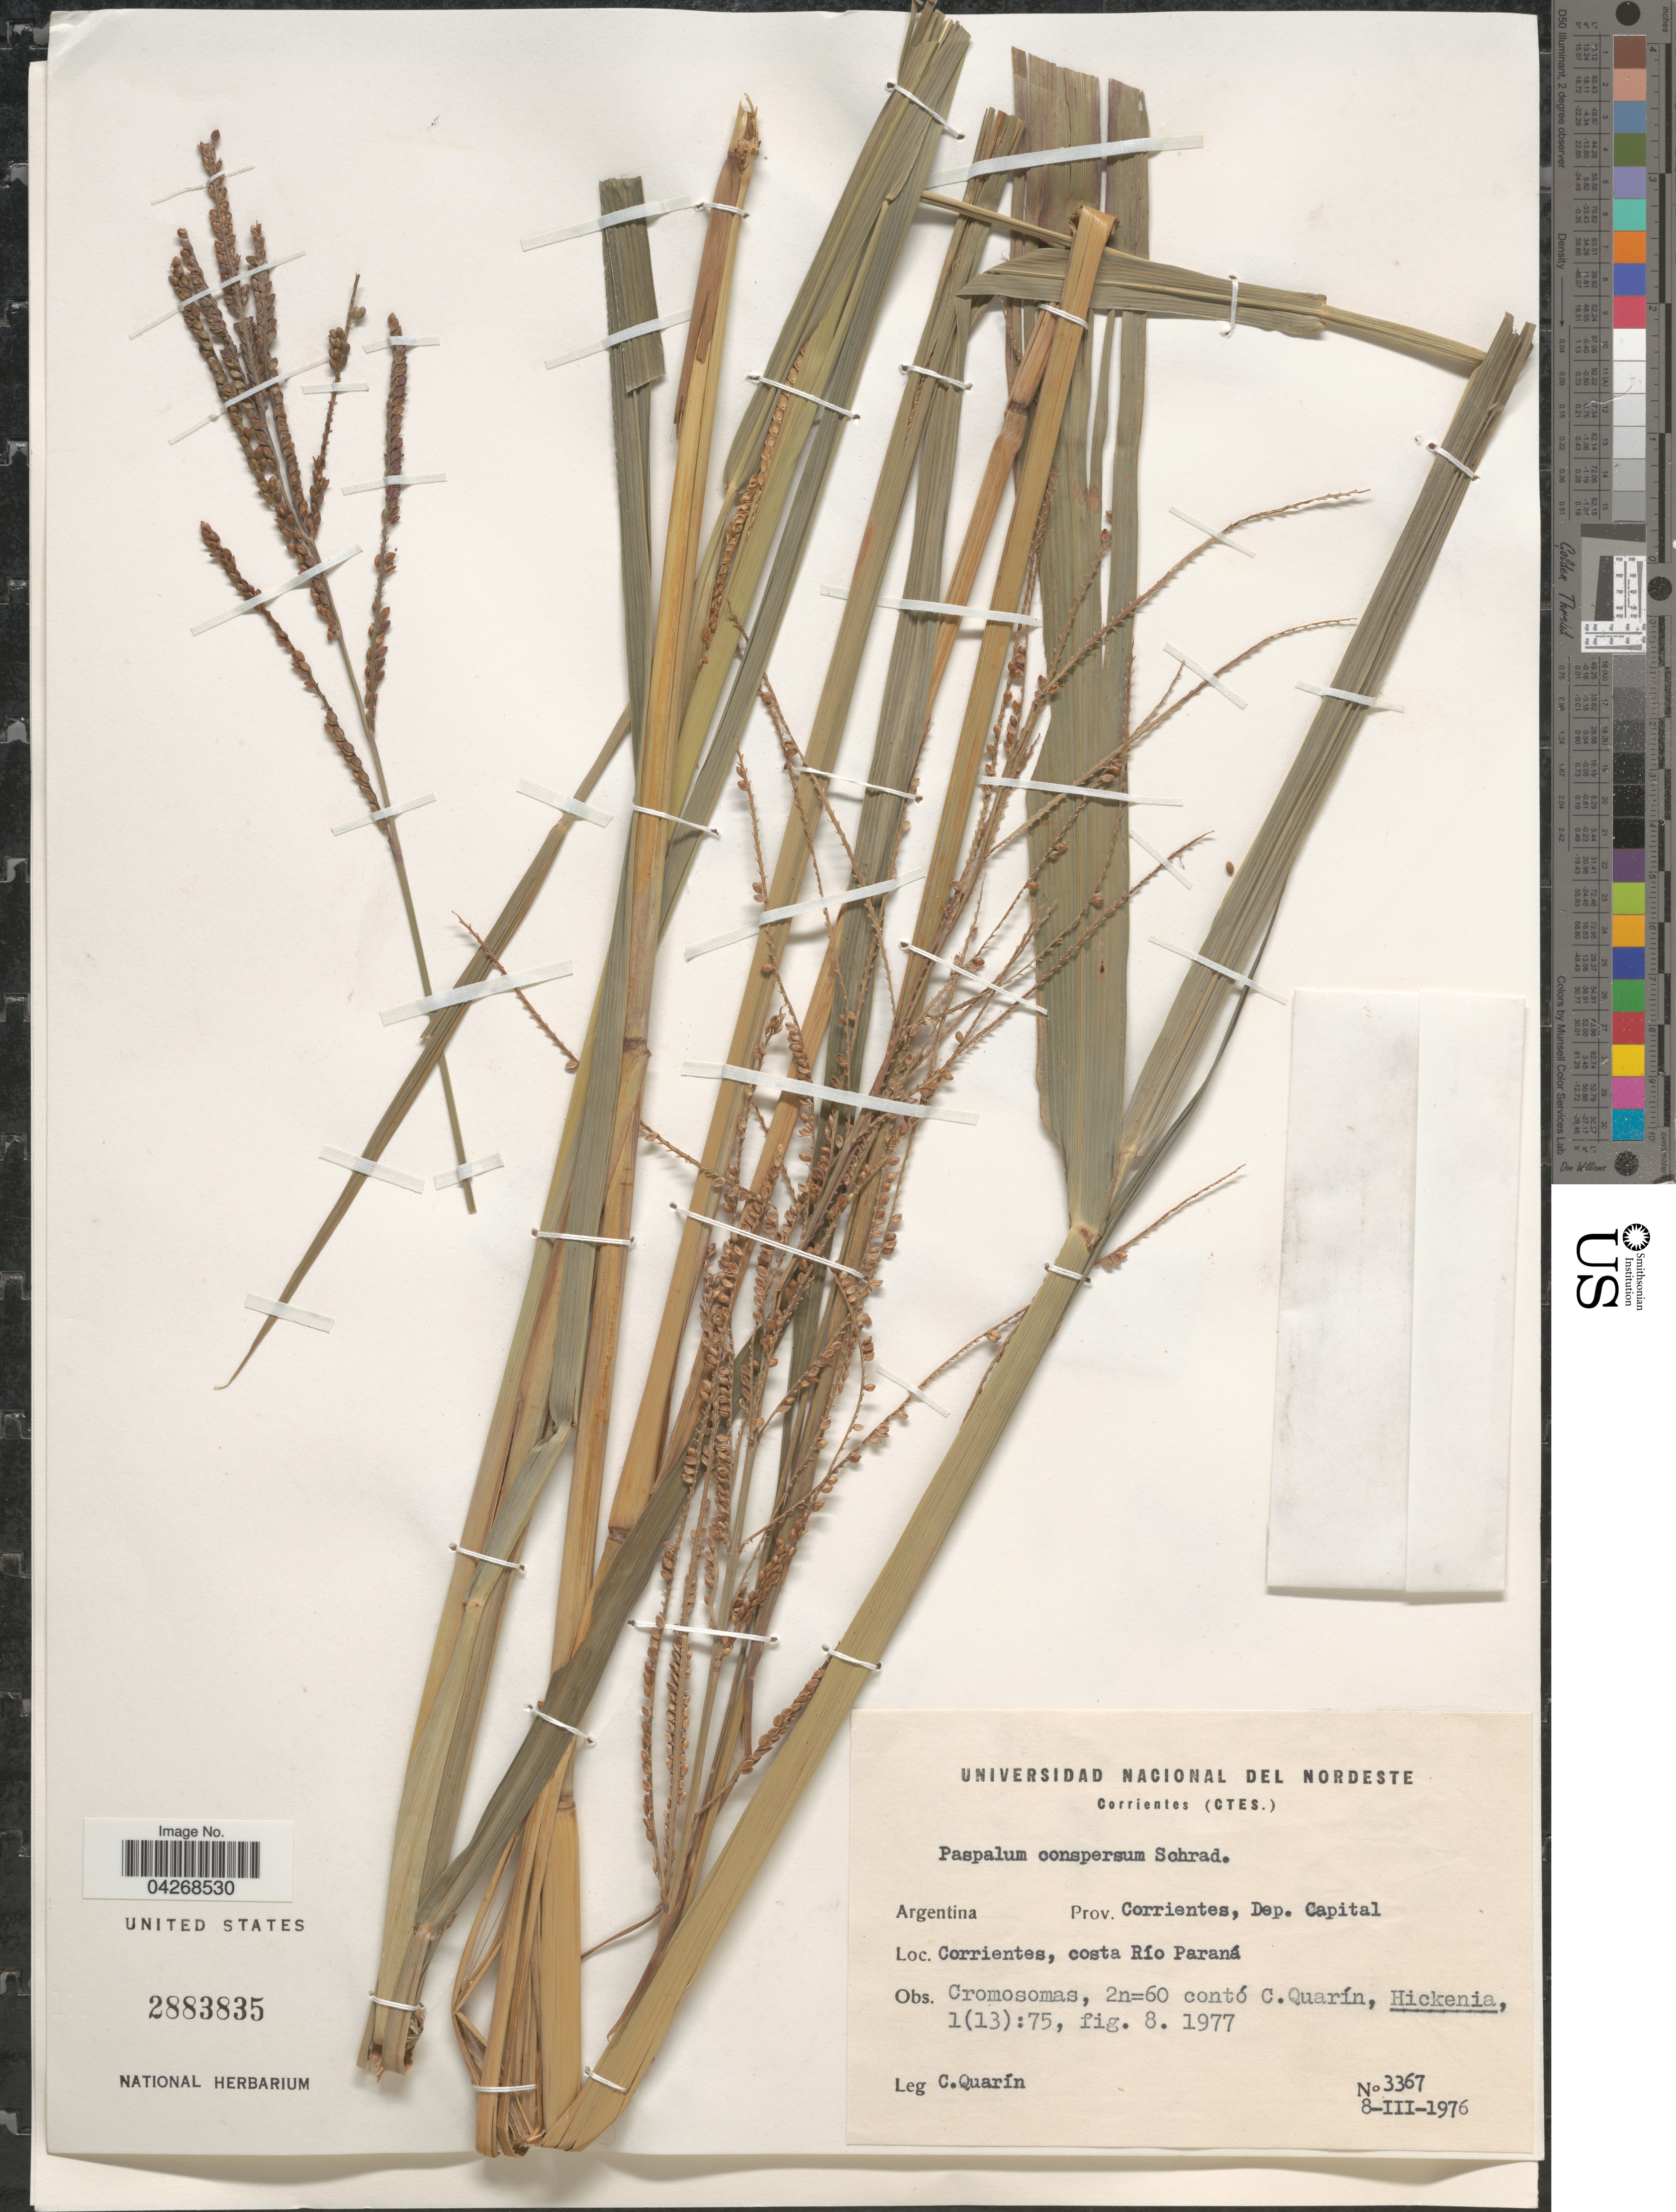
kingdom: Plantae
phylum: Tracheophyta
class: Liliopsida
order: Poales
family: Poaceae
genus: Paspalum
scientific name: Paspalum conspersum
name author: Schrad.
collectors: C. Quarín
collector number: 3367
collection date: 1976-03-08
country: Argentina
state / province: Corrientes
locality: Dep. Capital. Corrientes, costa Río Paraná.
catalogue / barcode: US 2883835